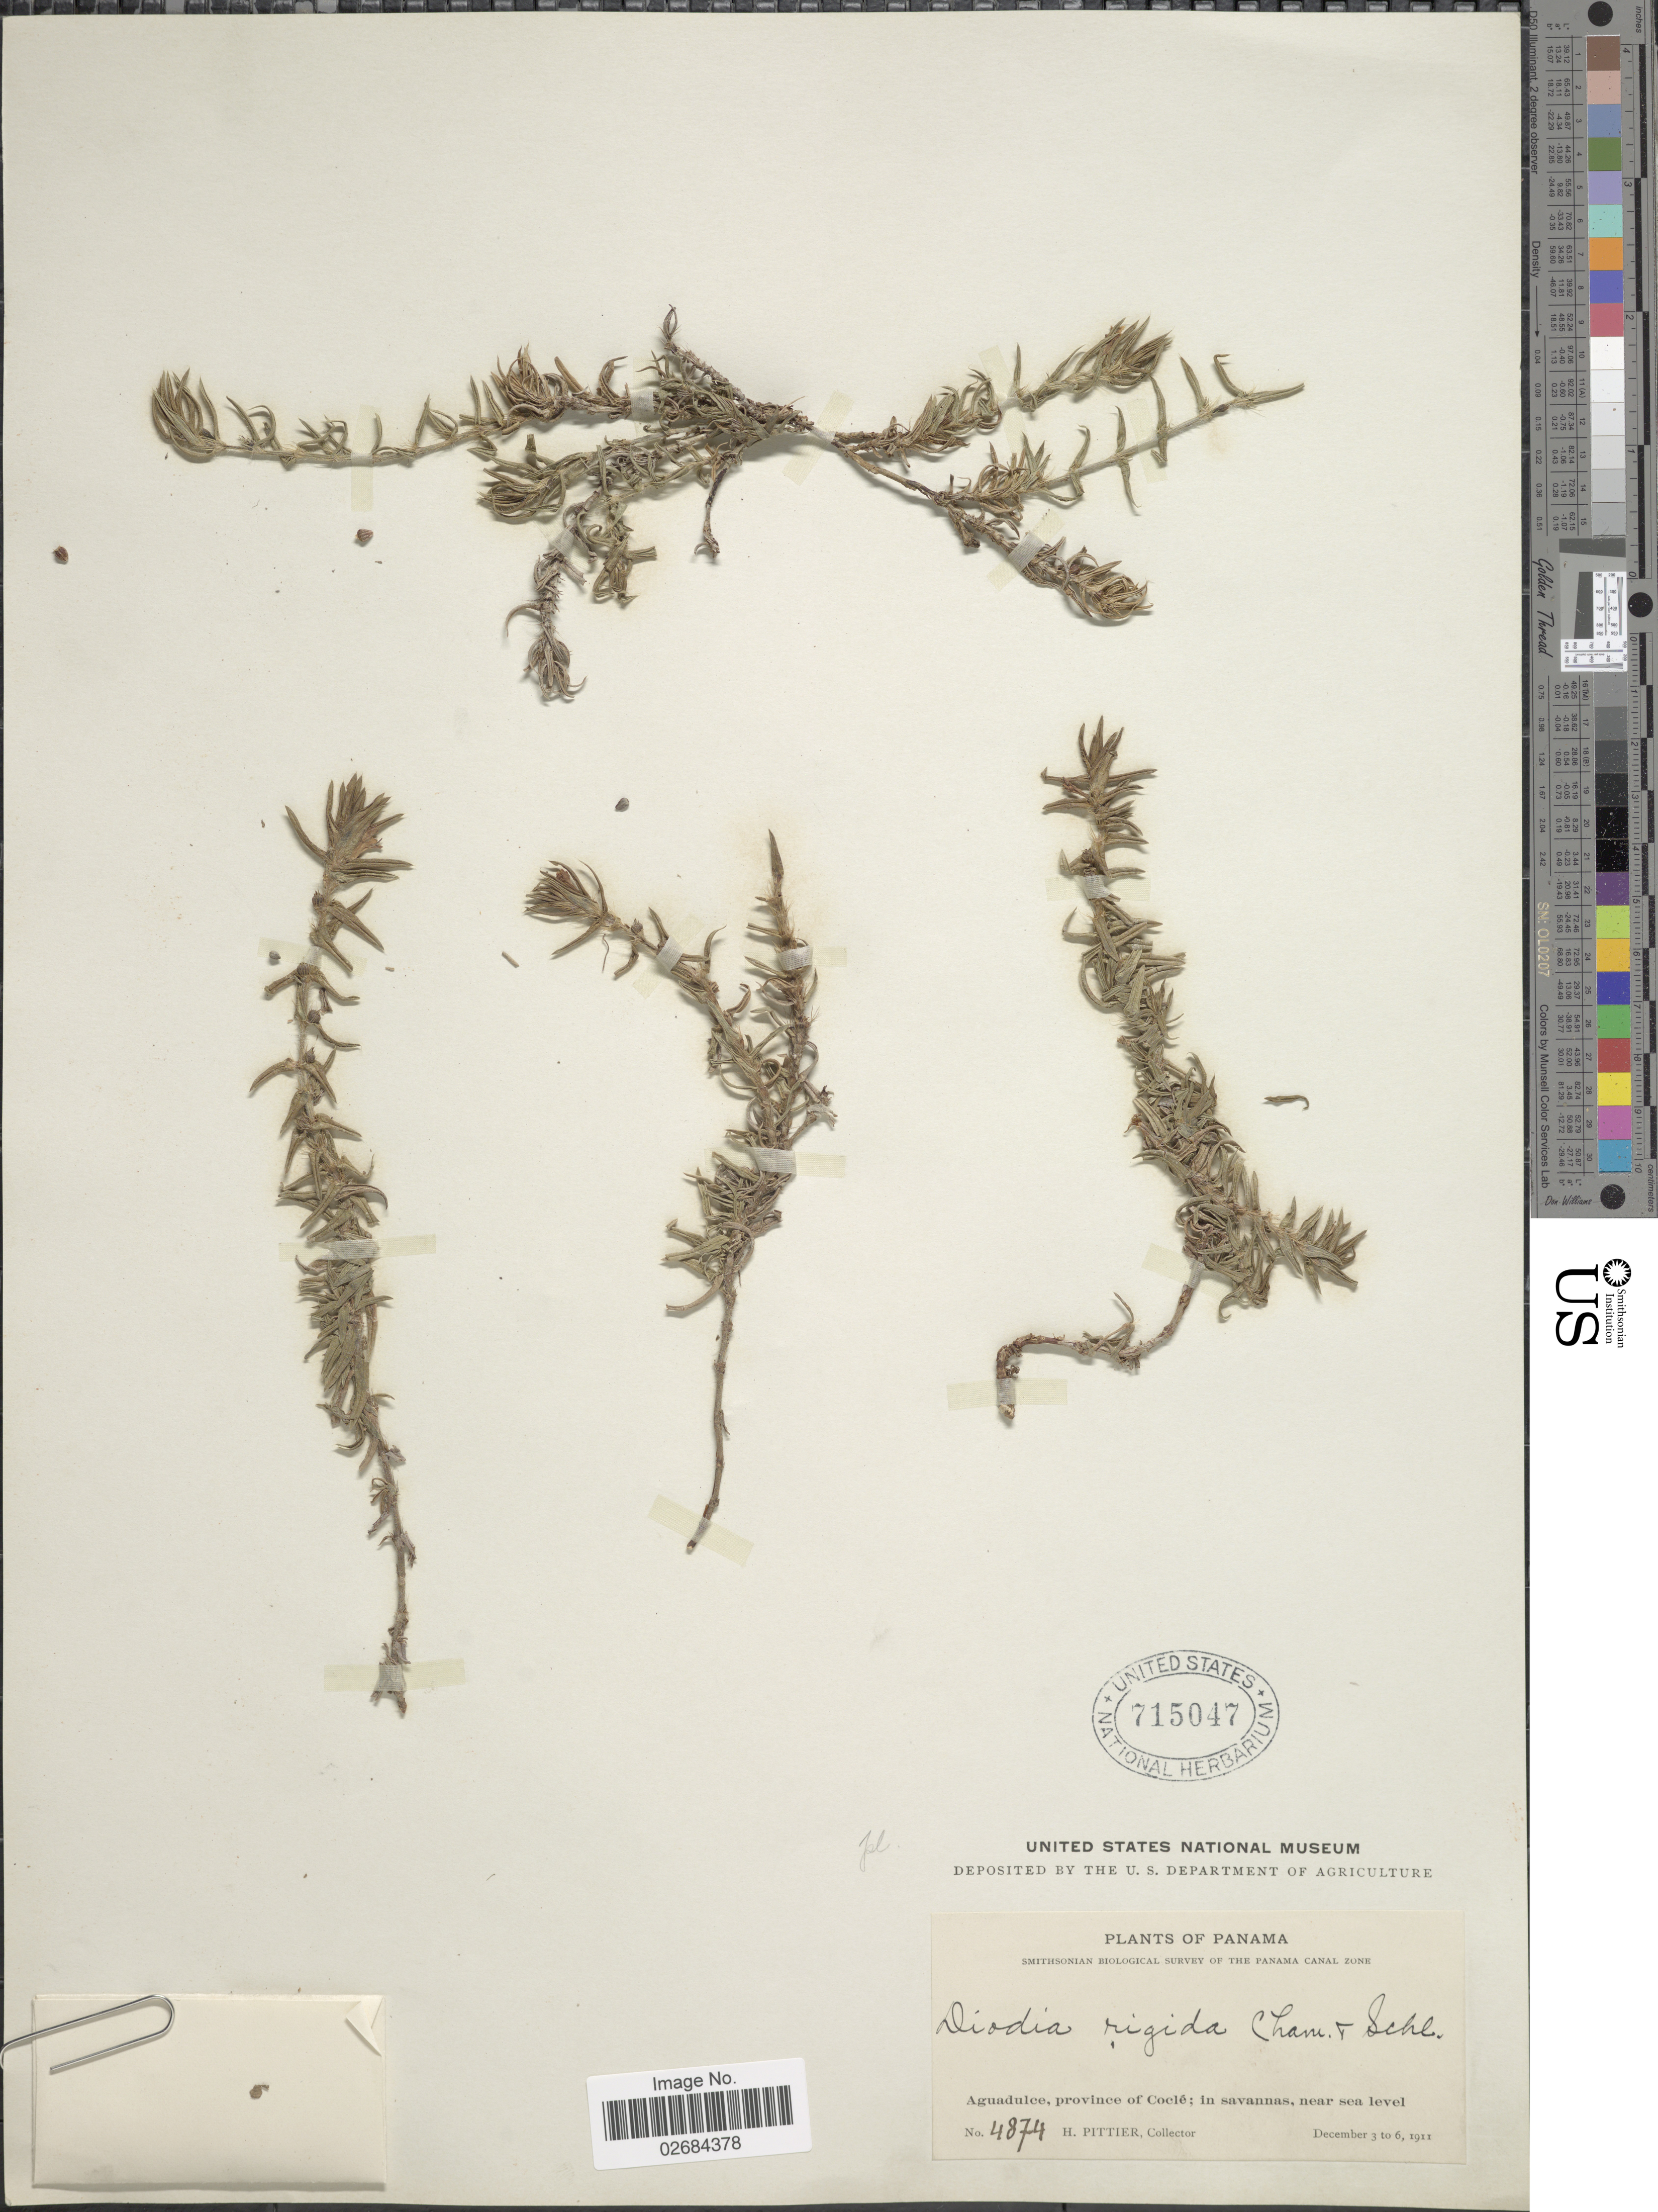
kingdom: Plantae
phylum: Tracheophyta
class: Magnoliopsida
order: Gentianales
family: Rubiaceae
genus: Diodia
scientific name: Diodia rigida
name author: Cham. & Schltdl.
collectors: H. F. Pittier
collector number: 4874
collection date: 1911-12-03/1911-12-06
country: Panama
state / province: Coclé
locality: Panama Canal Zone. Aguadulce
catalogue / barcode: US 715047